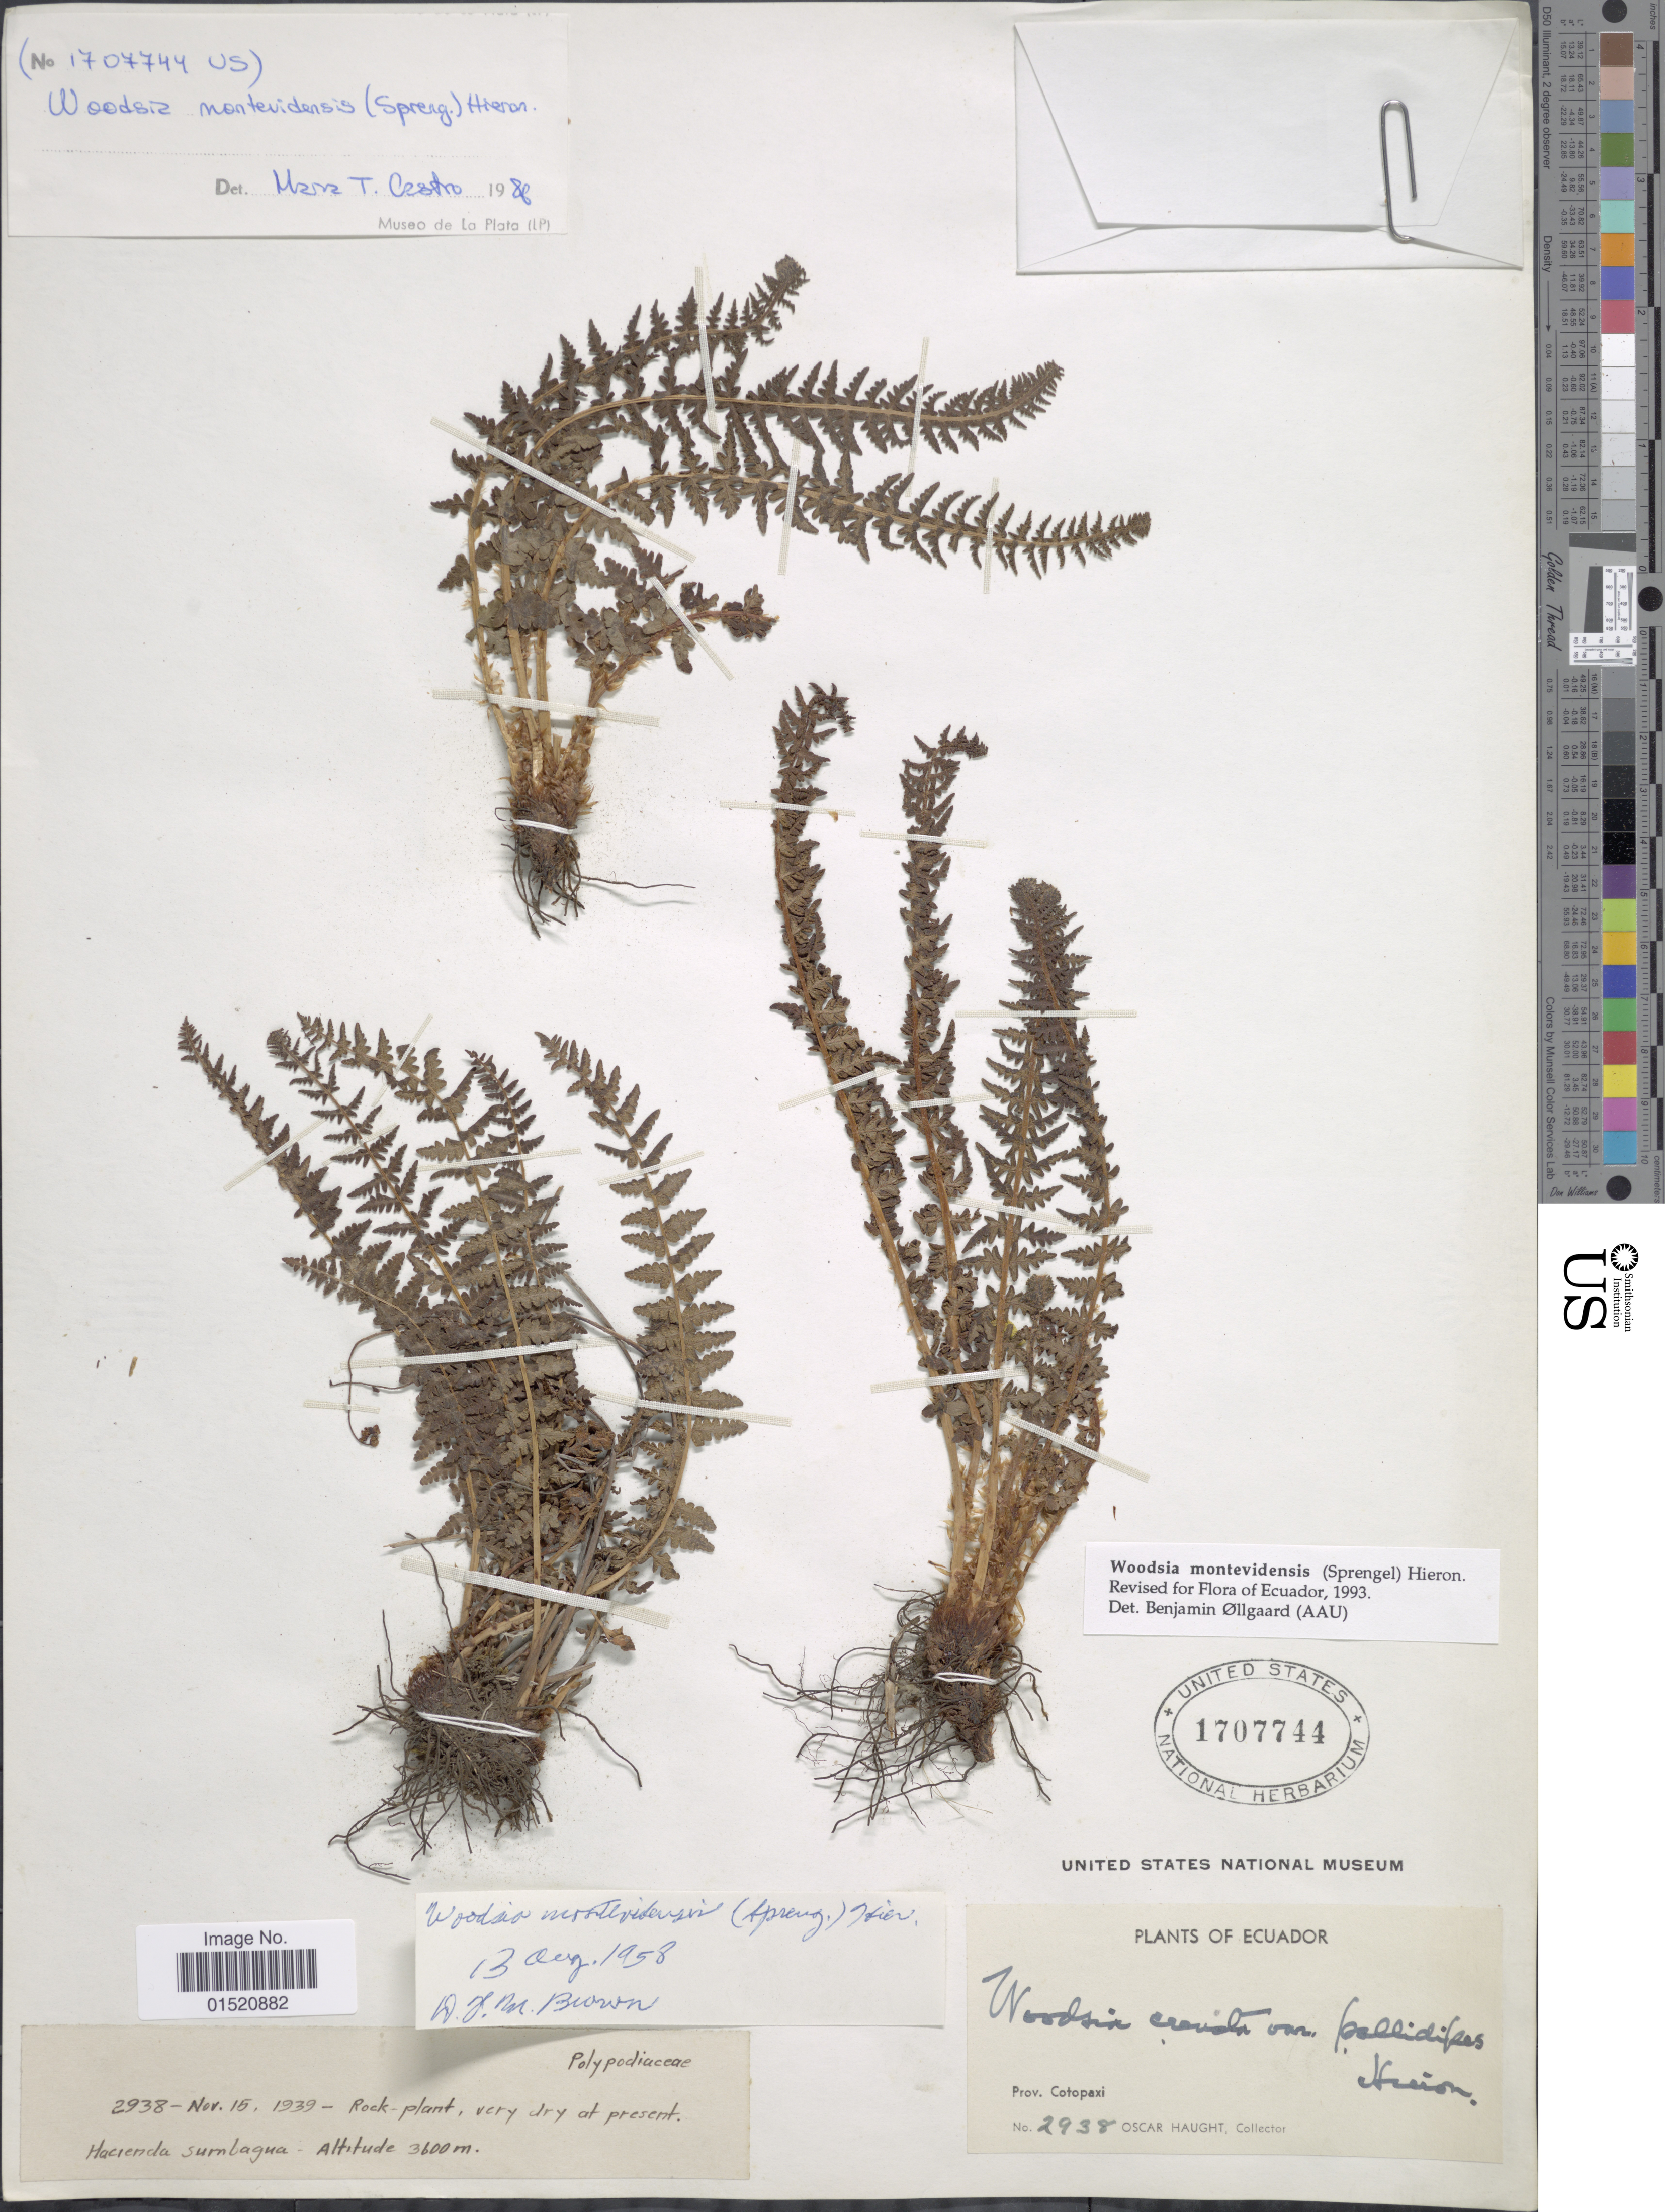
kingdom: Plantae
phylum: Tracheophyta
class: Polypodiopsida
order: Polypodiales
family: Woodsiaceae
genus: Woodsia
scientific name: Woodsia montevidensis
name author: (Spreng.) Hieron.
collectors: O. L. Haught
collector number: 2938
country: Ecuador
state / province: Cotopaxi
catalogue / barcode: US 1707744